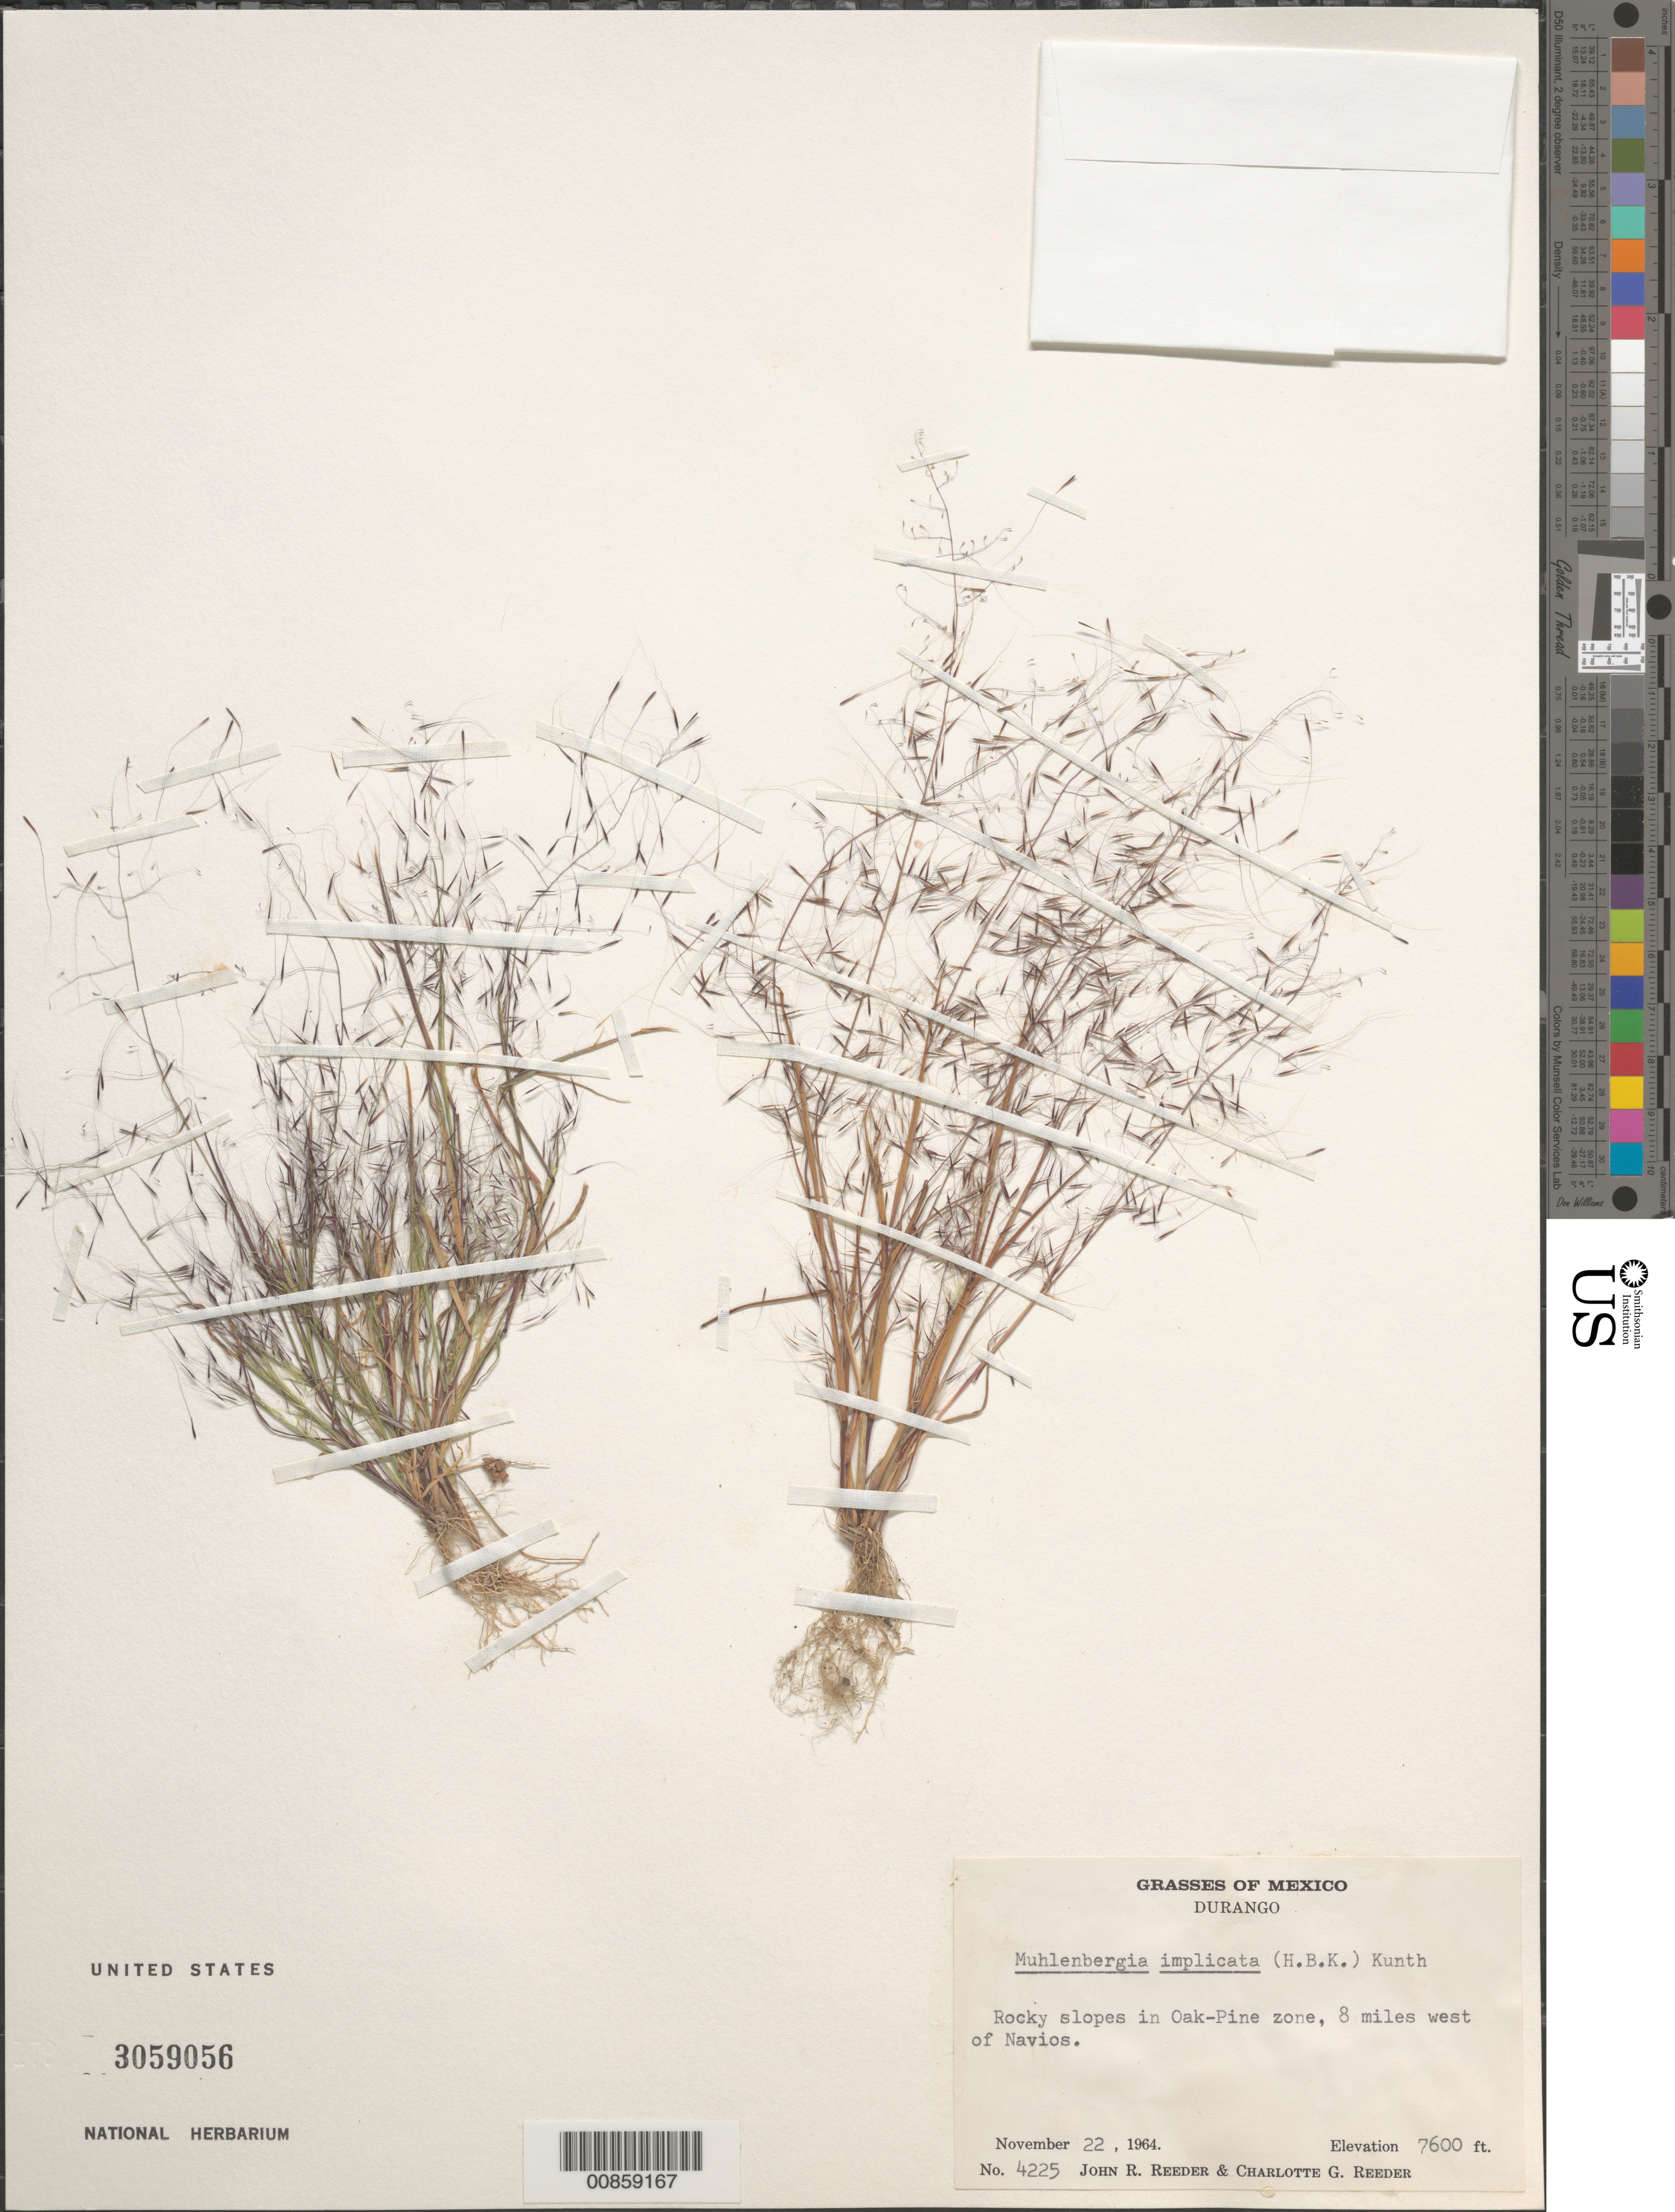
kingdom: Plantae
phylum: Tracheophyta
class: Liliopsida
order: Poales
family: Poaceae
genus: Muhlenbergia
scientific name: Muhlenbergia implicata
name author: (Kunth) Trin.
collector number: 4225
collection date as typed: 22 Nov 1964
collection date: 1964-11-22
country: Mexico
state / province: Durango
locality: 8 mi W of Navios, Dgo.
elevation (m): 2316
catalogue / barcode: US 3059056